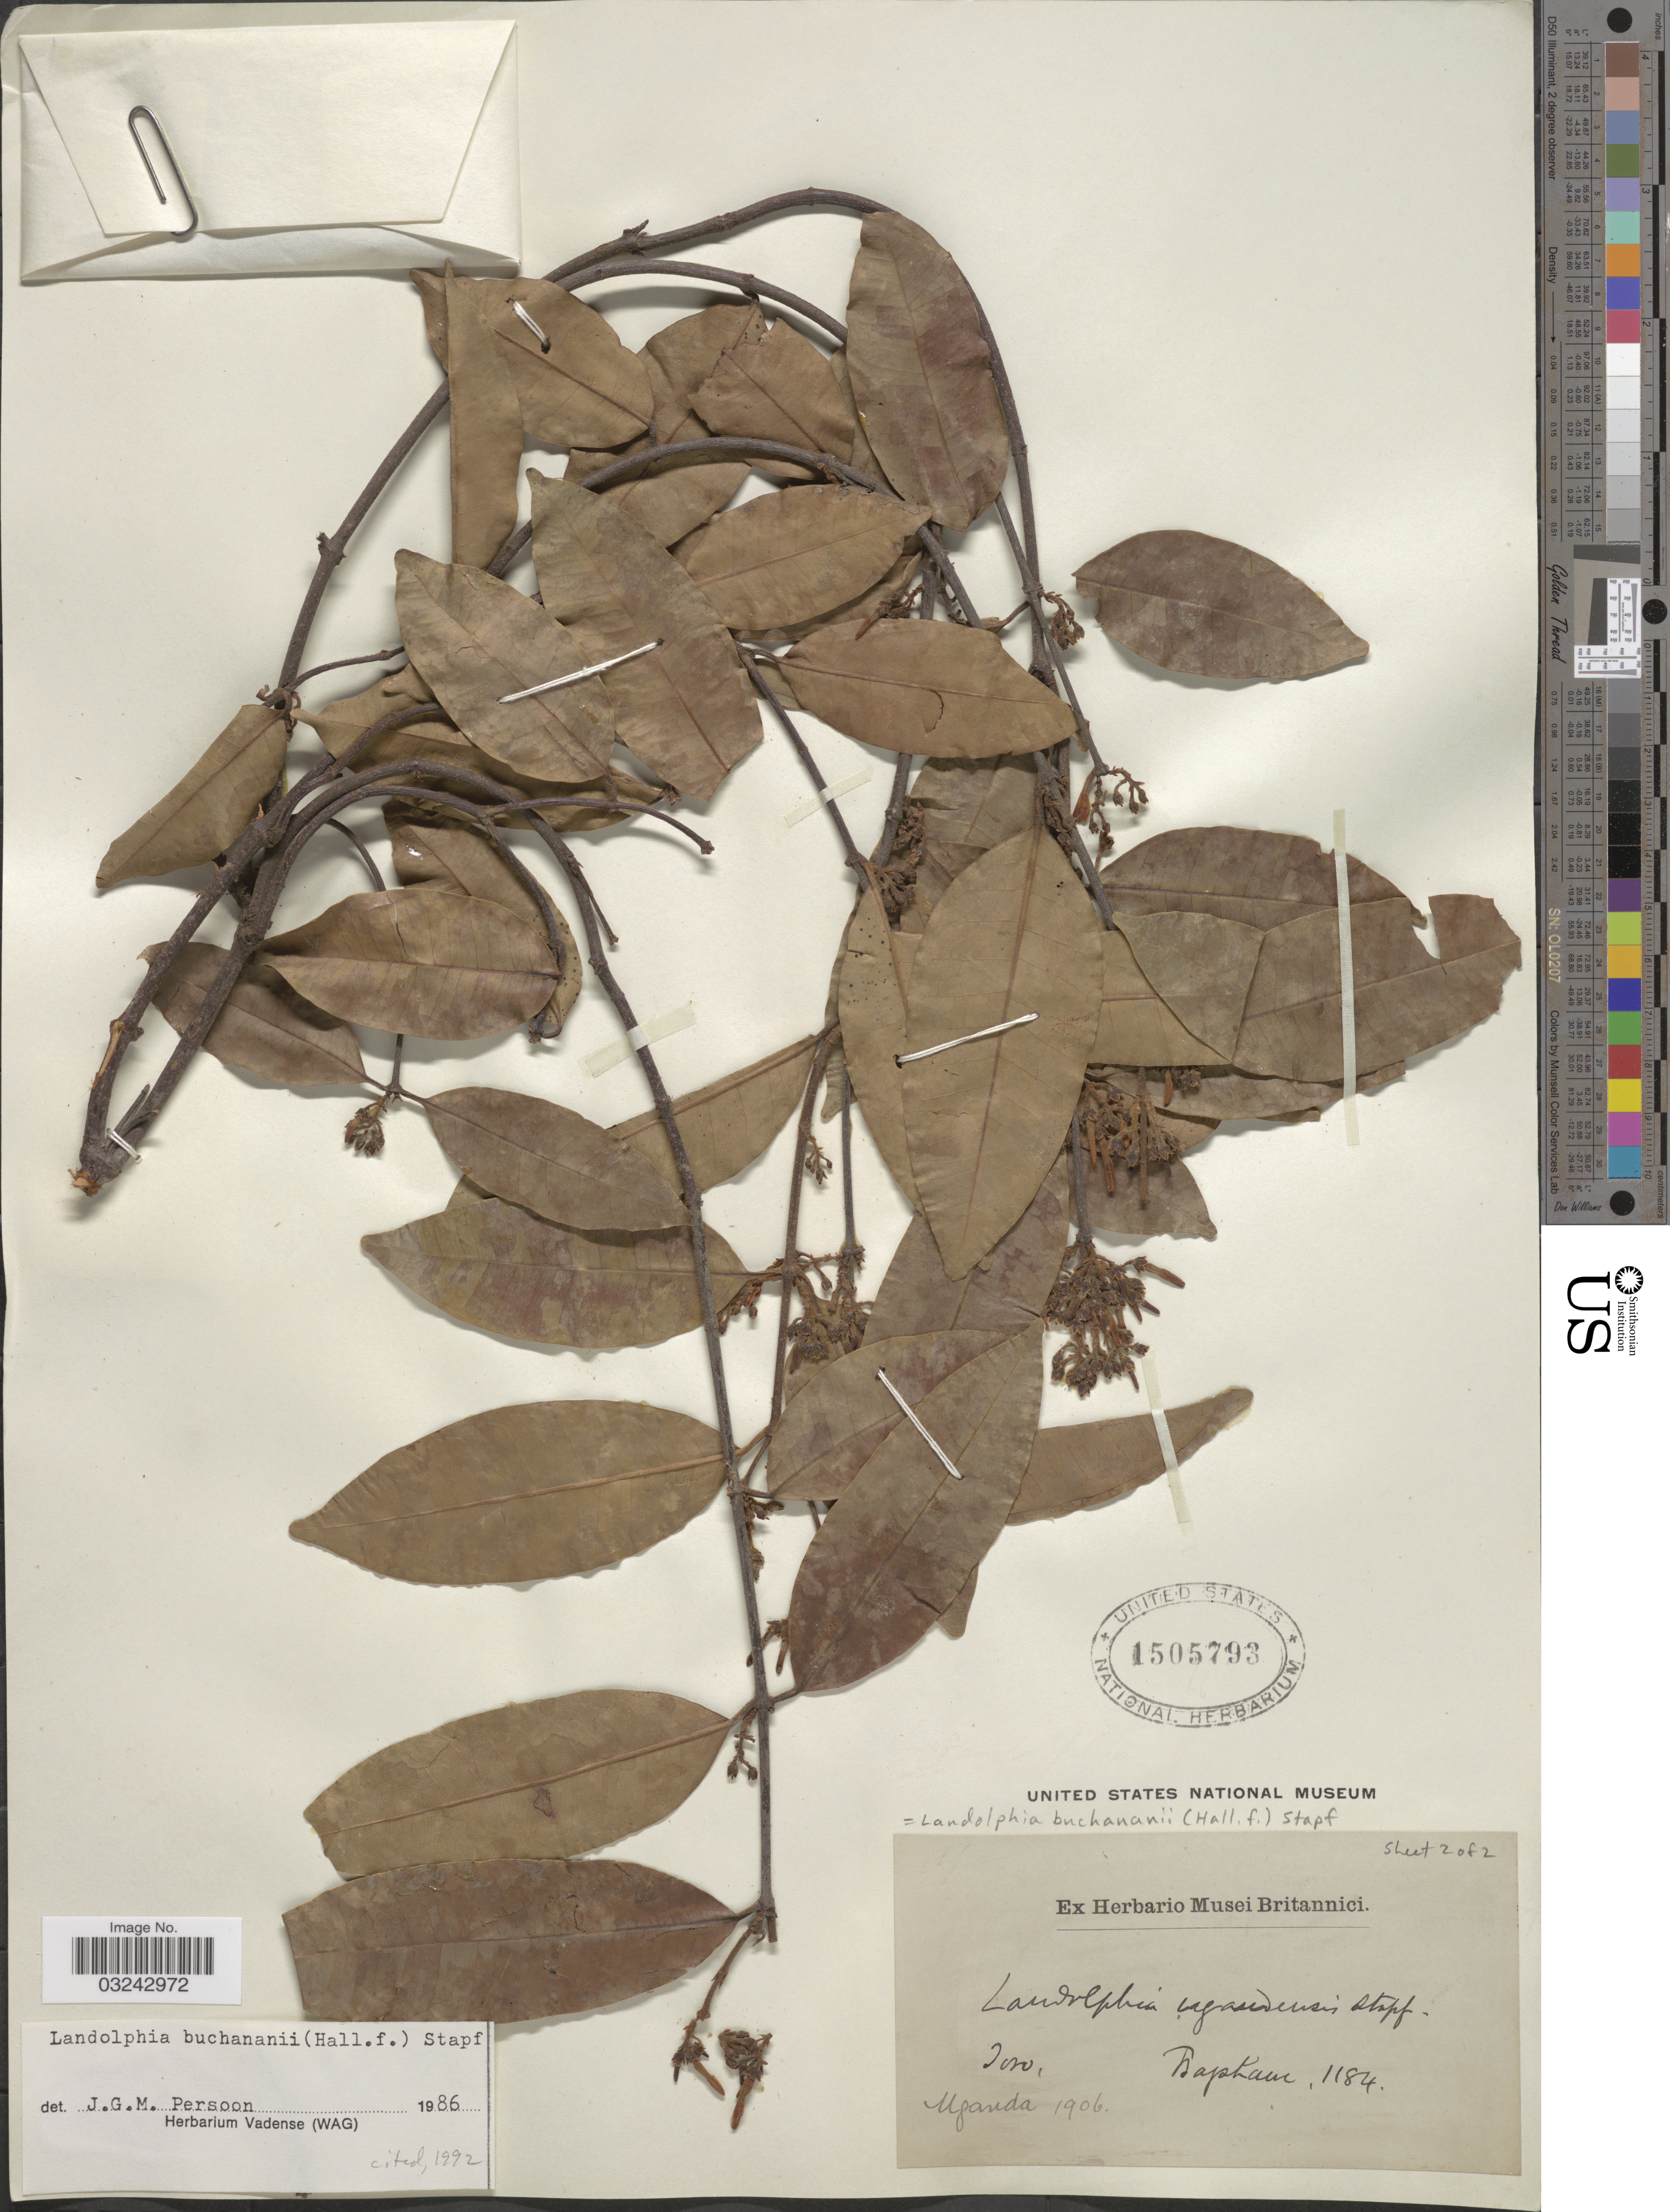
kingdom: Plantae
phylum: Tracheophyta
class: Magnoliopsida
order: Gentianales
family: Apocynaceae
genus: Landolphia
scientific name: Landolphia buchananii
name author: (Hallier f.) Stapf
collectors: Bagshawe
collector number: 1184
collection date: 1906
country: Uganda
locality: Toro.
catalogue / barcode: US 1505793